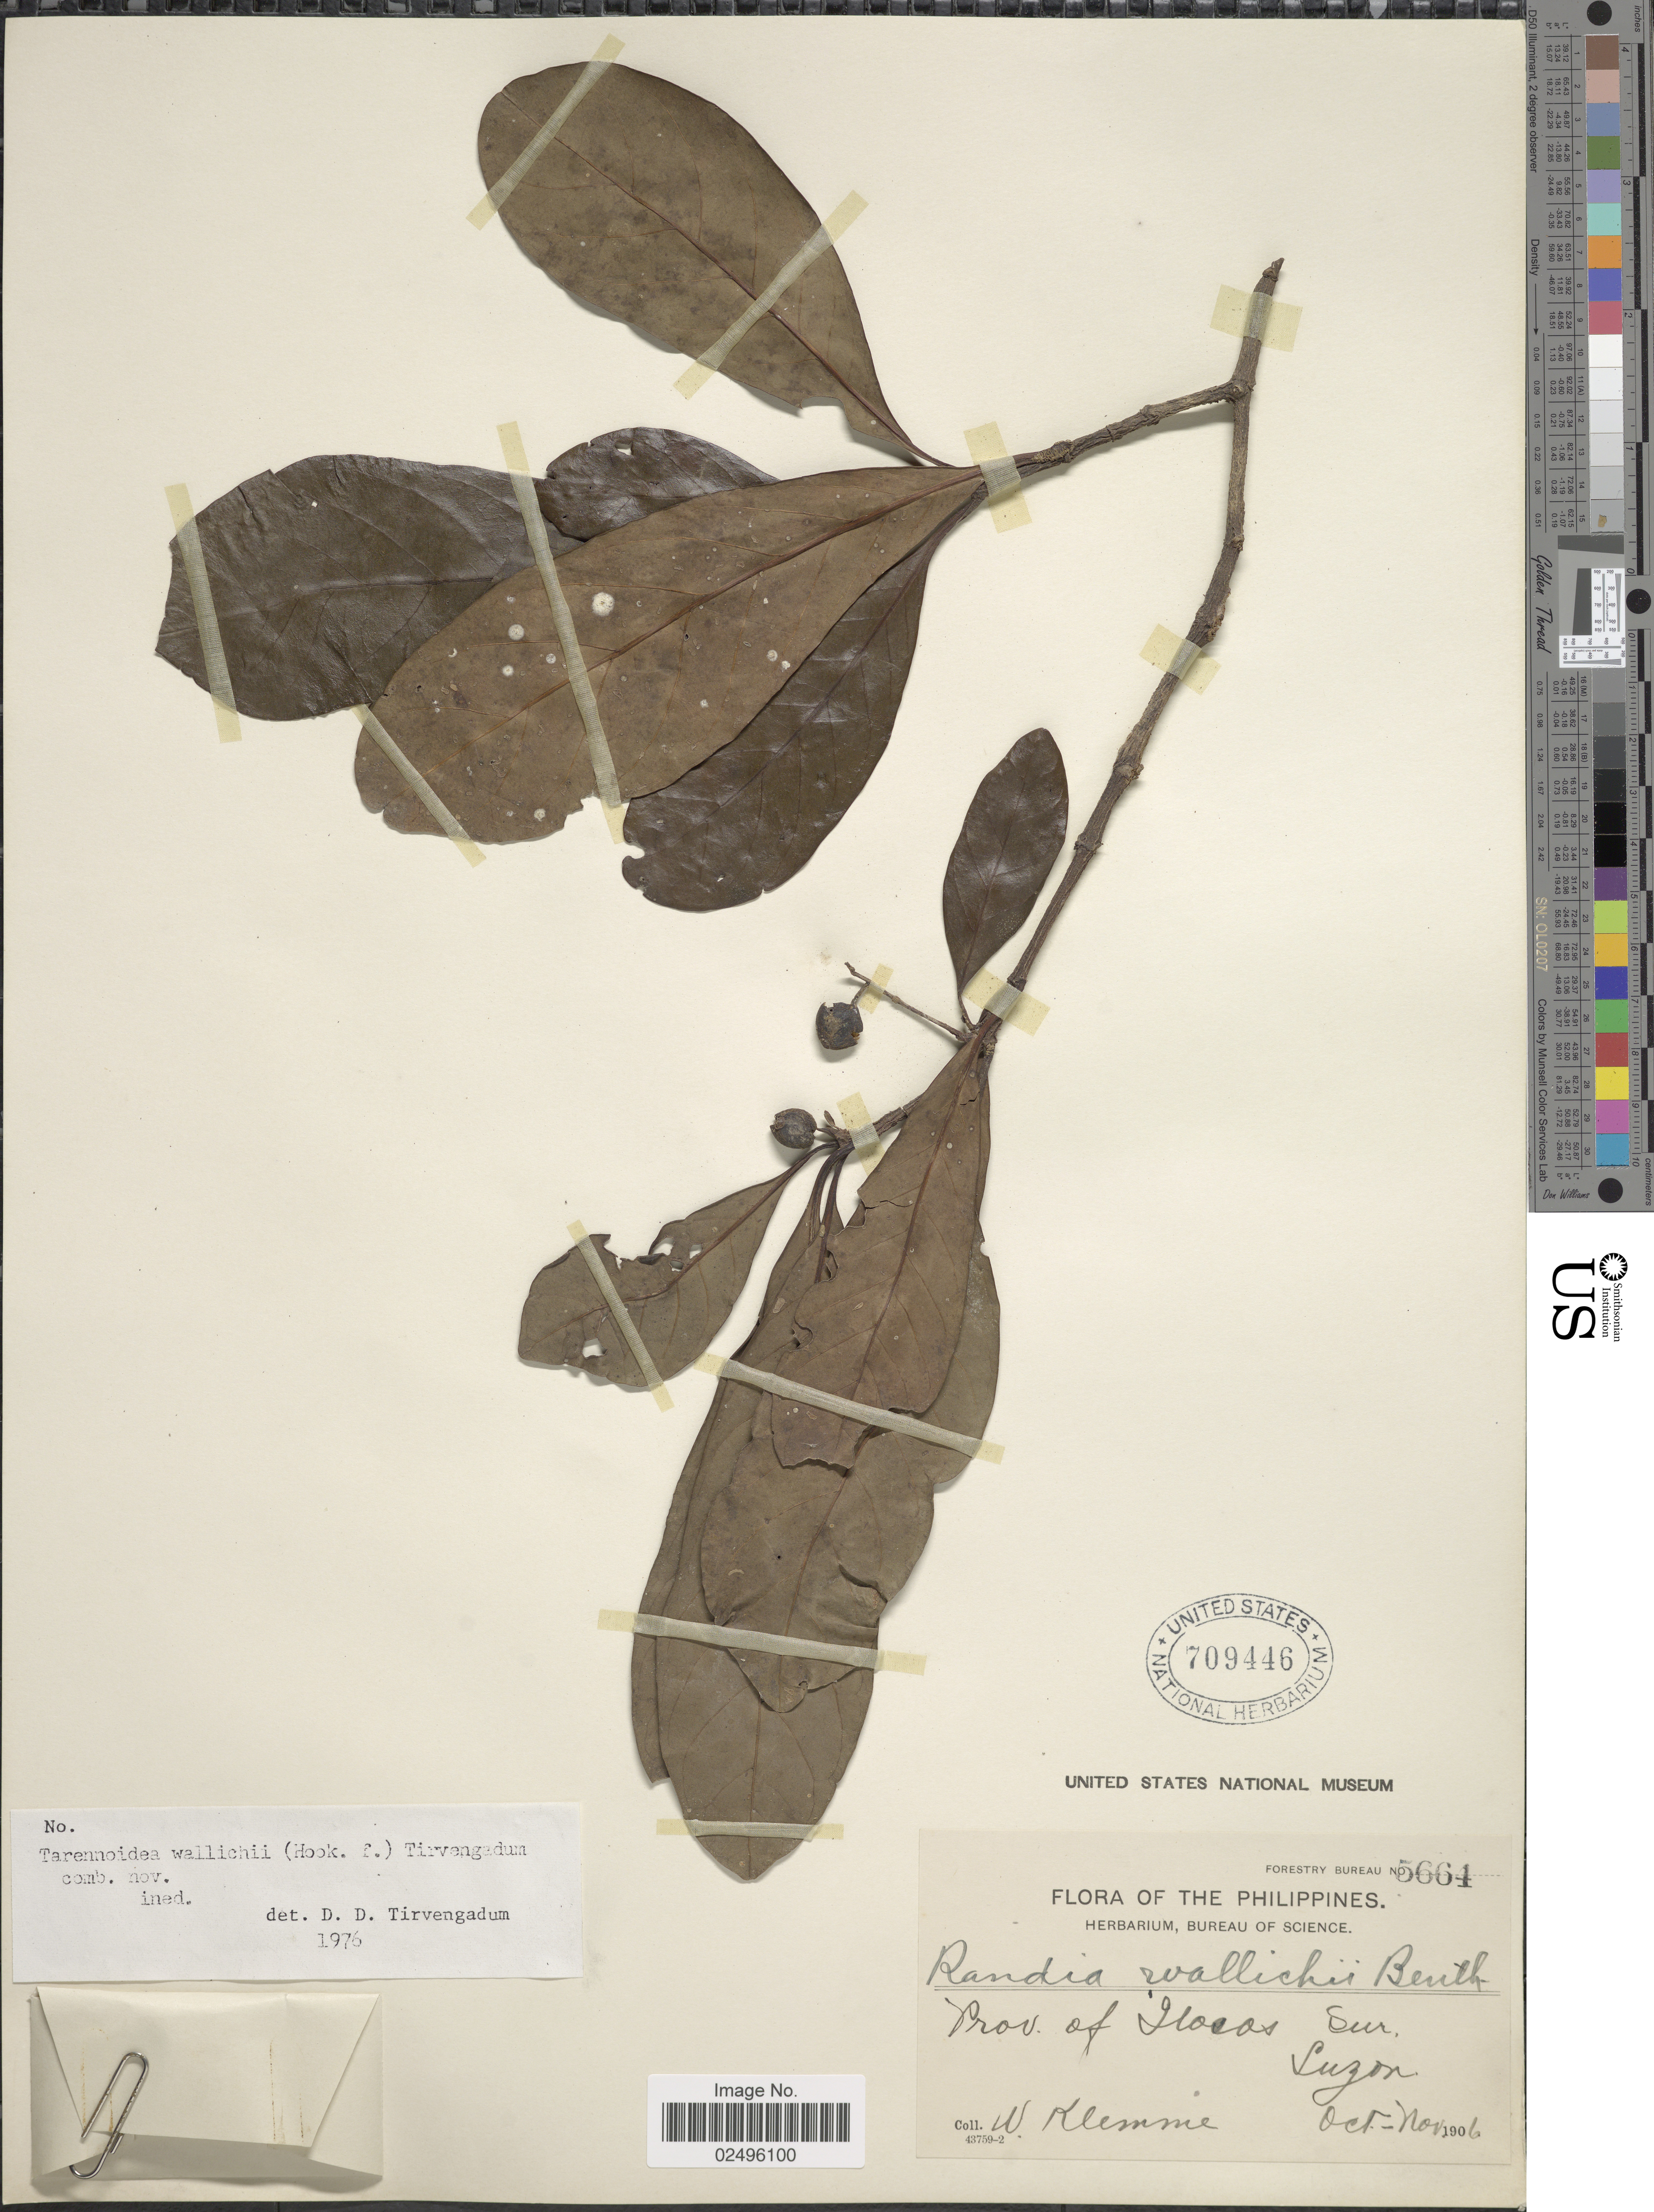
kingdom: Plantae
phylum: Tracheophyta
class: Magnoliopsida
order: Gentianales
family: Rubiaceae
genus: Tarennoidea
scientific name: Tarennoidea wallichii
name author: (Hook. f.) Tirveng. & Sastre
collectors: W. Klemme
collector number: Forestry Bureau 5664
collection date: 1906-10/1906-11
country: Philippines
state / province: Ilocos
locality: Prov, of Ilocos Sur, Luzon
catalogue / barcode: US 709446